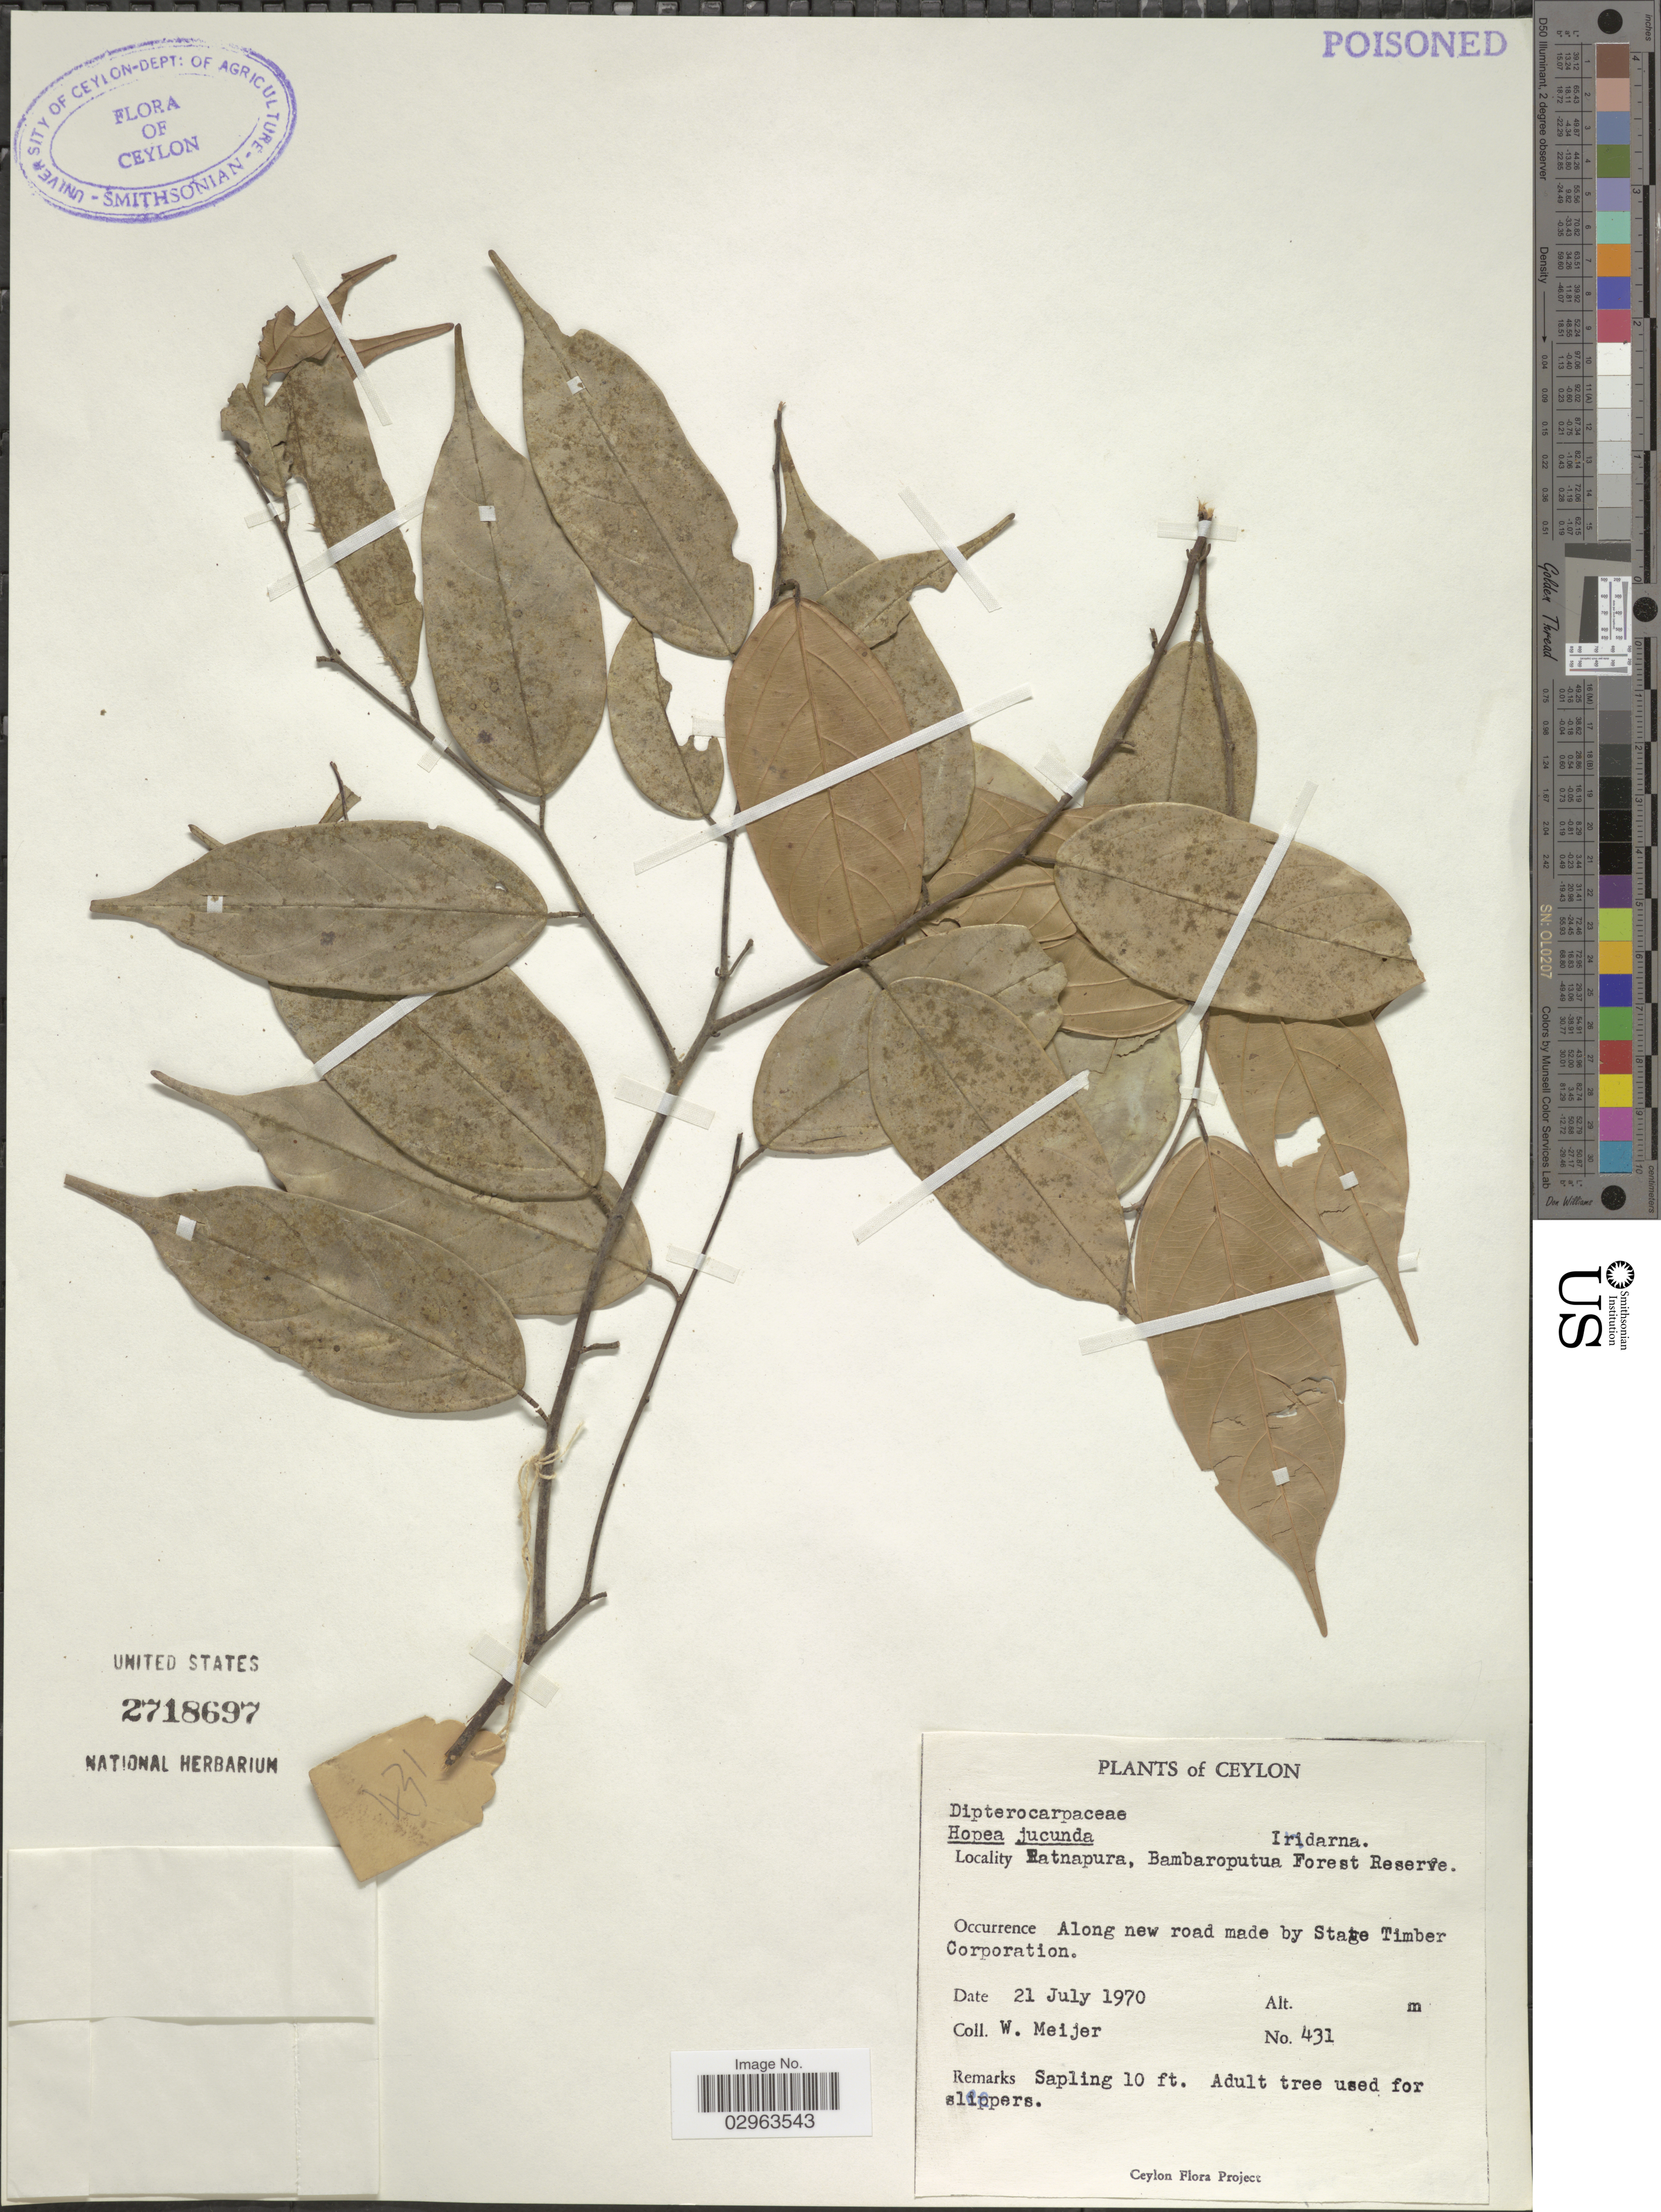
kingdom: Plantae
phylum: Tracheophyta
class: Magnoliopsida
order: Malvales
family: Dipterocarpaceae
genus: Hopea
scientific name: Hopea jucunda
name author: Thwaites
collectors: W. Meijer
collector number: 431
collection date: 1970-07-21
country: Sri Lanka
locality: Ceylon. Ratnapura, Bambaroputua Forest Reserve. Along new road made by Stage Timber Corporation.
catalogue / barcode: US 2718697